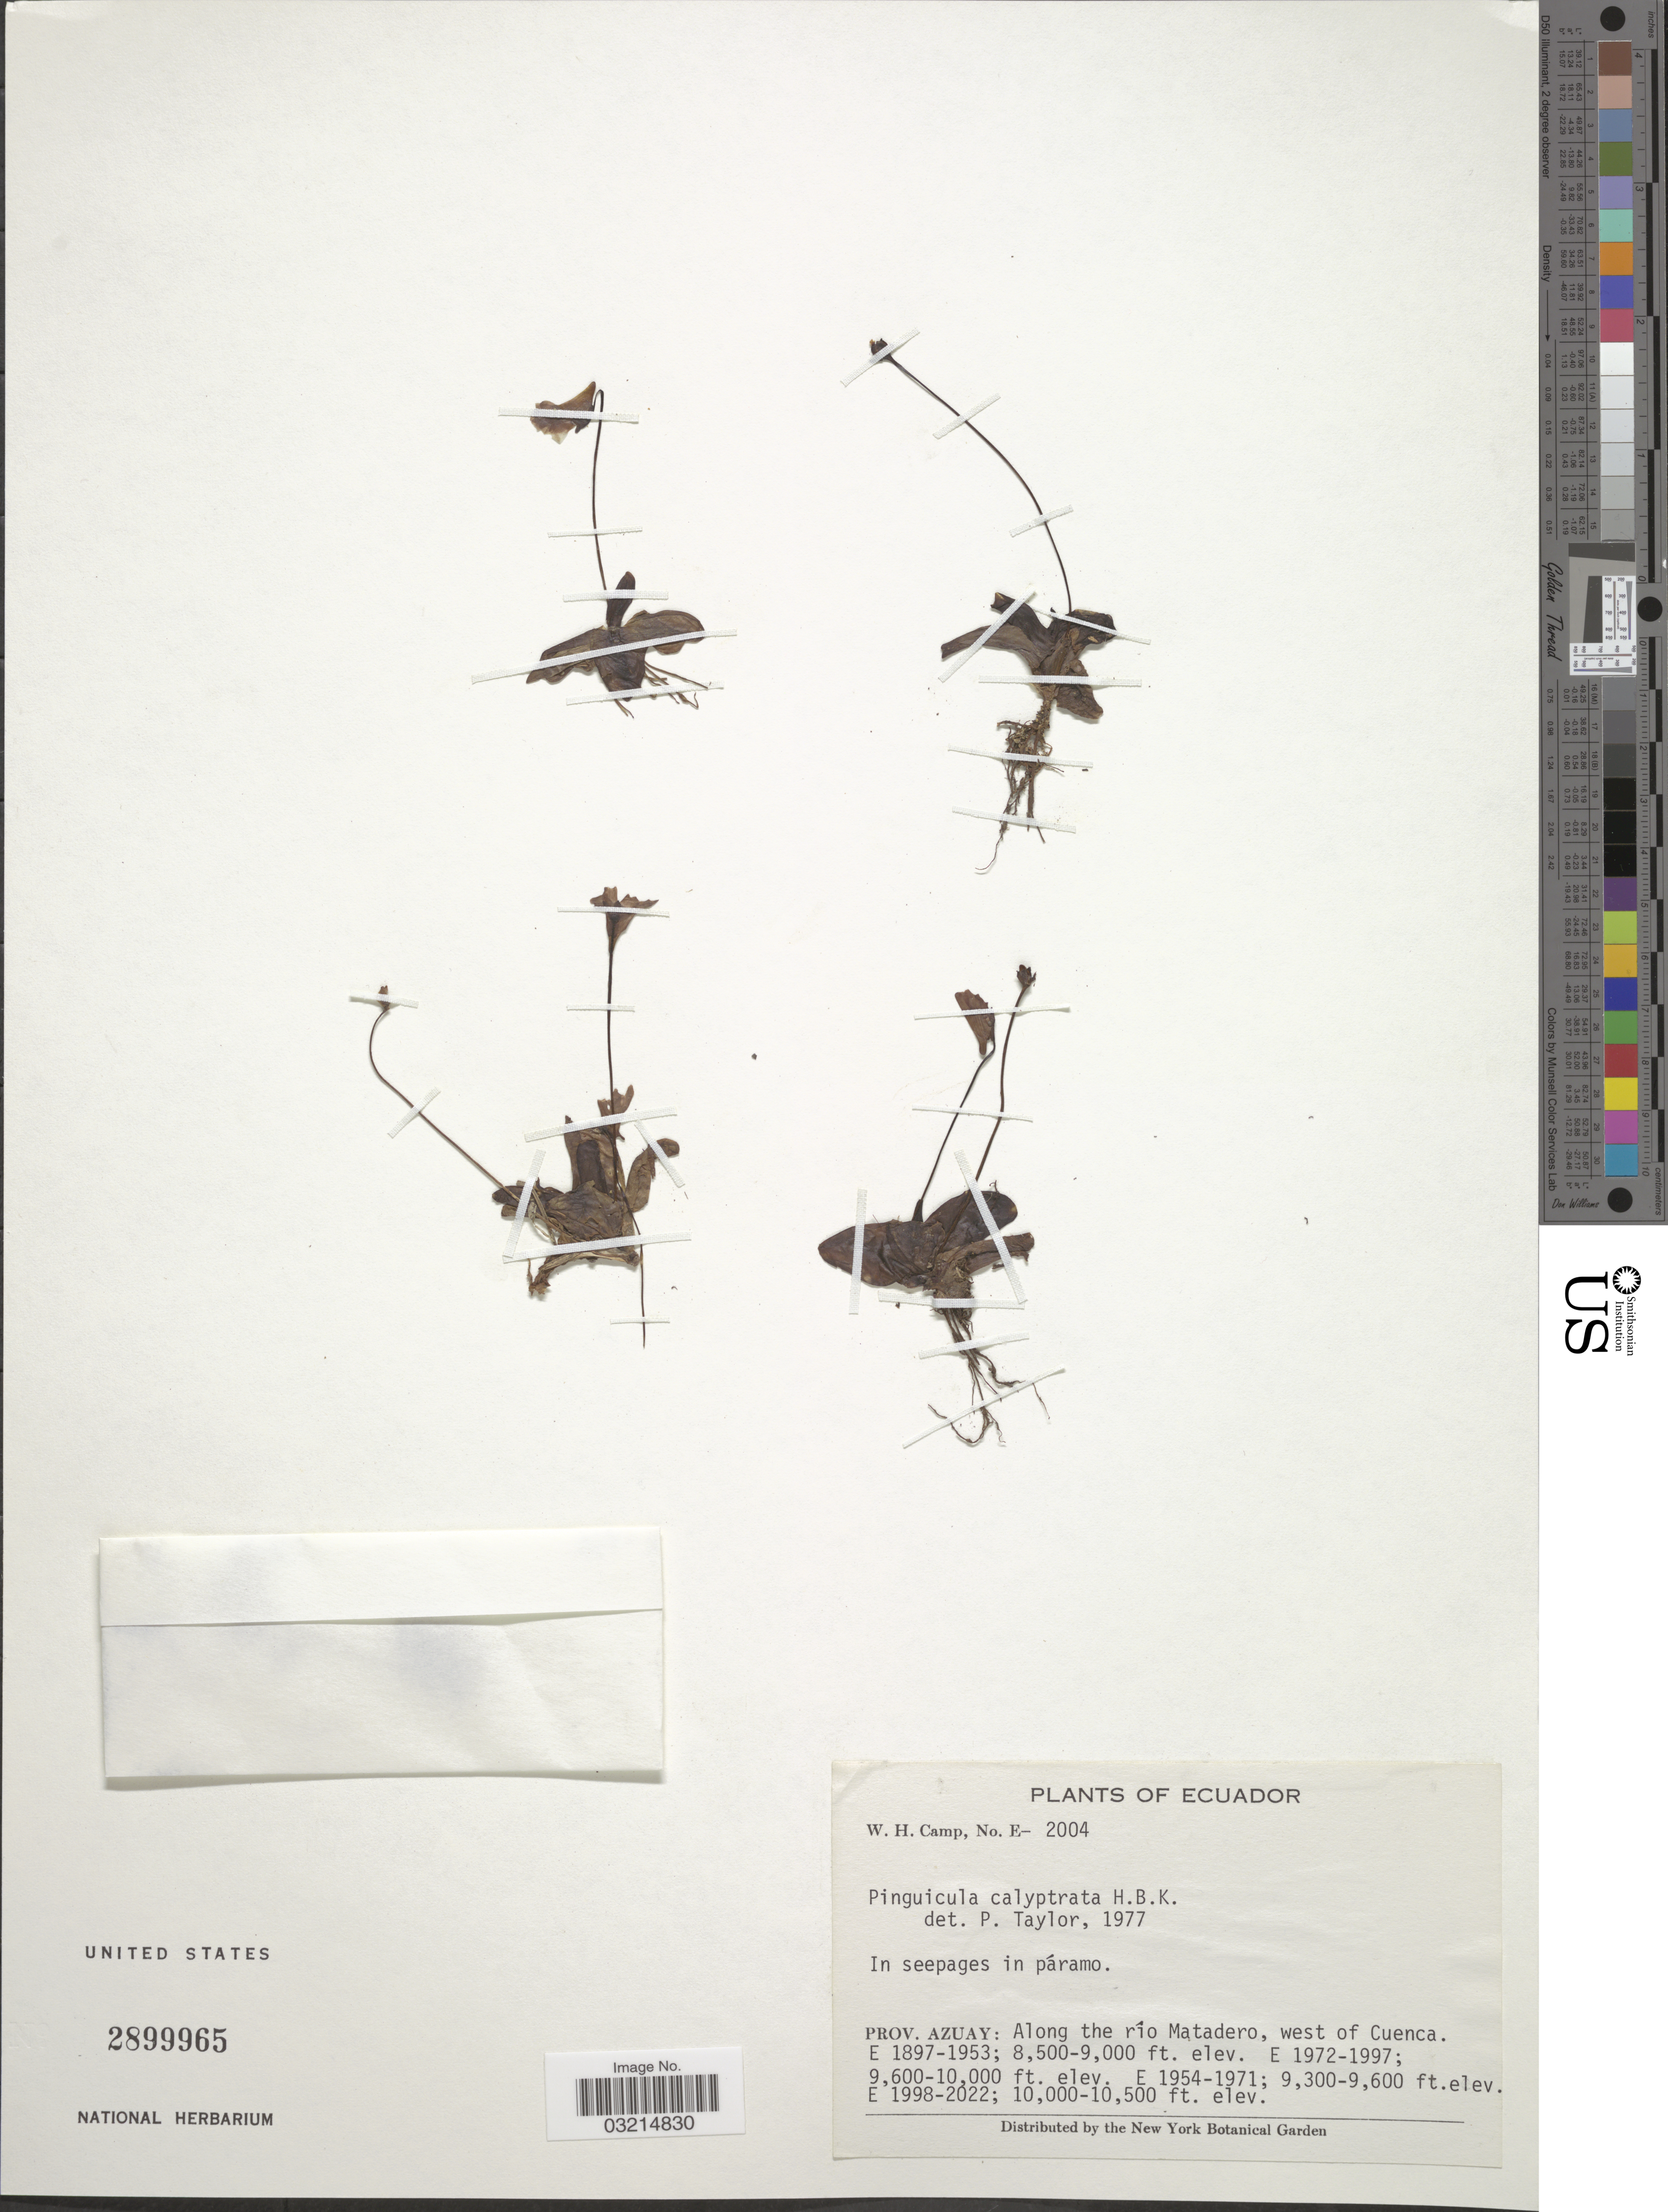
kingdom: Plantae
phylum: Tracheophyta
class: Magnoliopsida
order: Lamiales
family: Lentibulariaceae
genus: Pinguicula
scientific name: Pinguicula calyptrata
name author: Kunth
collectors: W. H. Camp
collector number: E-2004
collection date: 1897/1997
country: Ecuador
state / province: Azuay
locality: Along the río Matadero, west of Cuenca.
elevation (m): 2835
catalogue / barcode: US 2899965